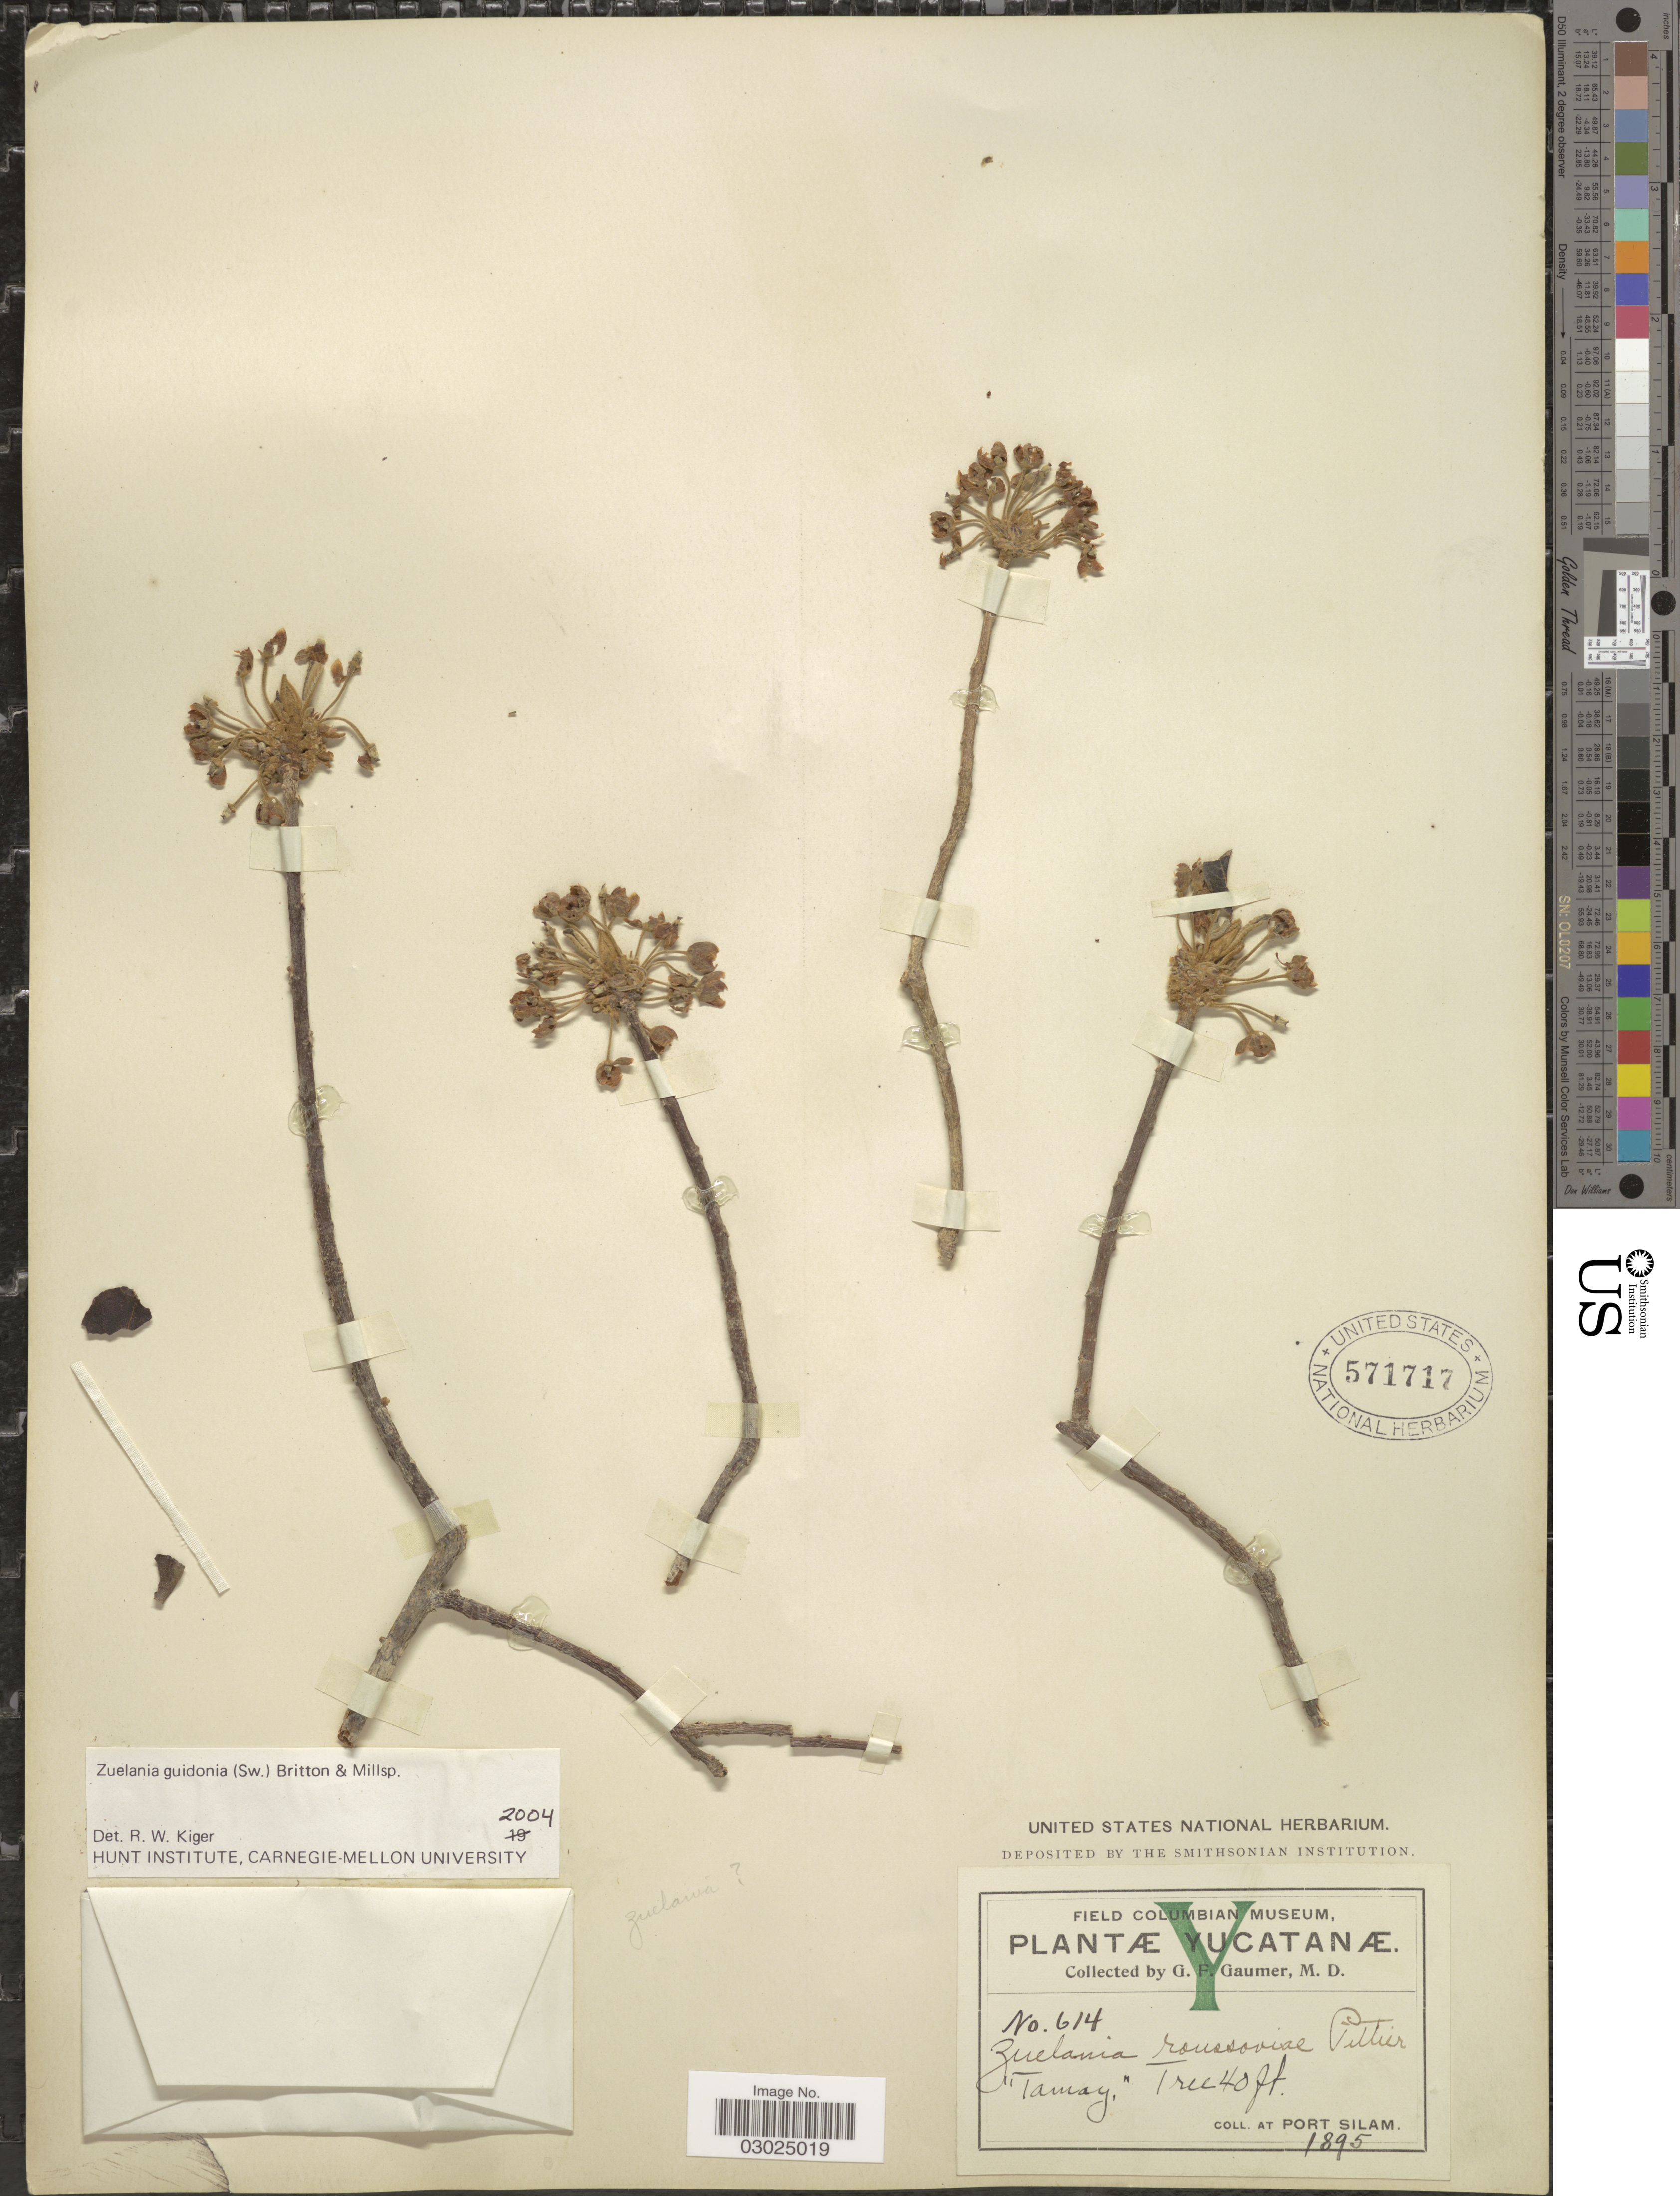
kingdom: Plantae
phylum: Tracheophyta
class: Magnoliopsida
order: Malpighiales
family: Salicaceae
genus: Casearia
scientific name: Casearia laetioides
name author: (A. Rich.) Warb.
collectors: G. F. Gaumer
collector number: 614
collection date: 1895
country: Mexico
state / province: Yucatán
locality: Port Silam.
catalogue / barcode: US 571717